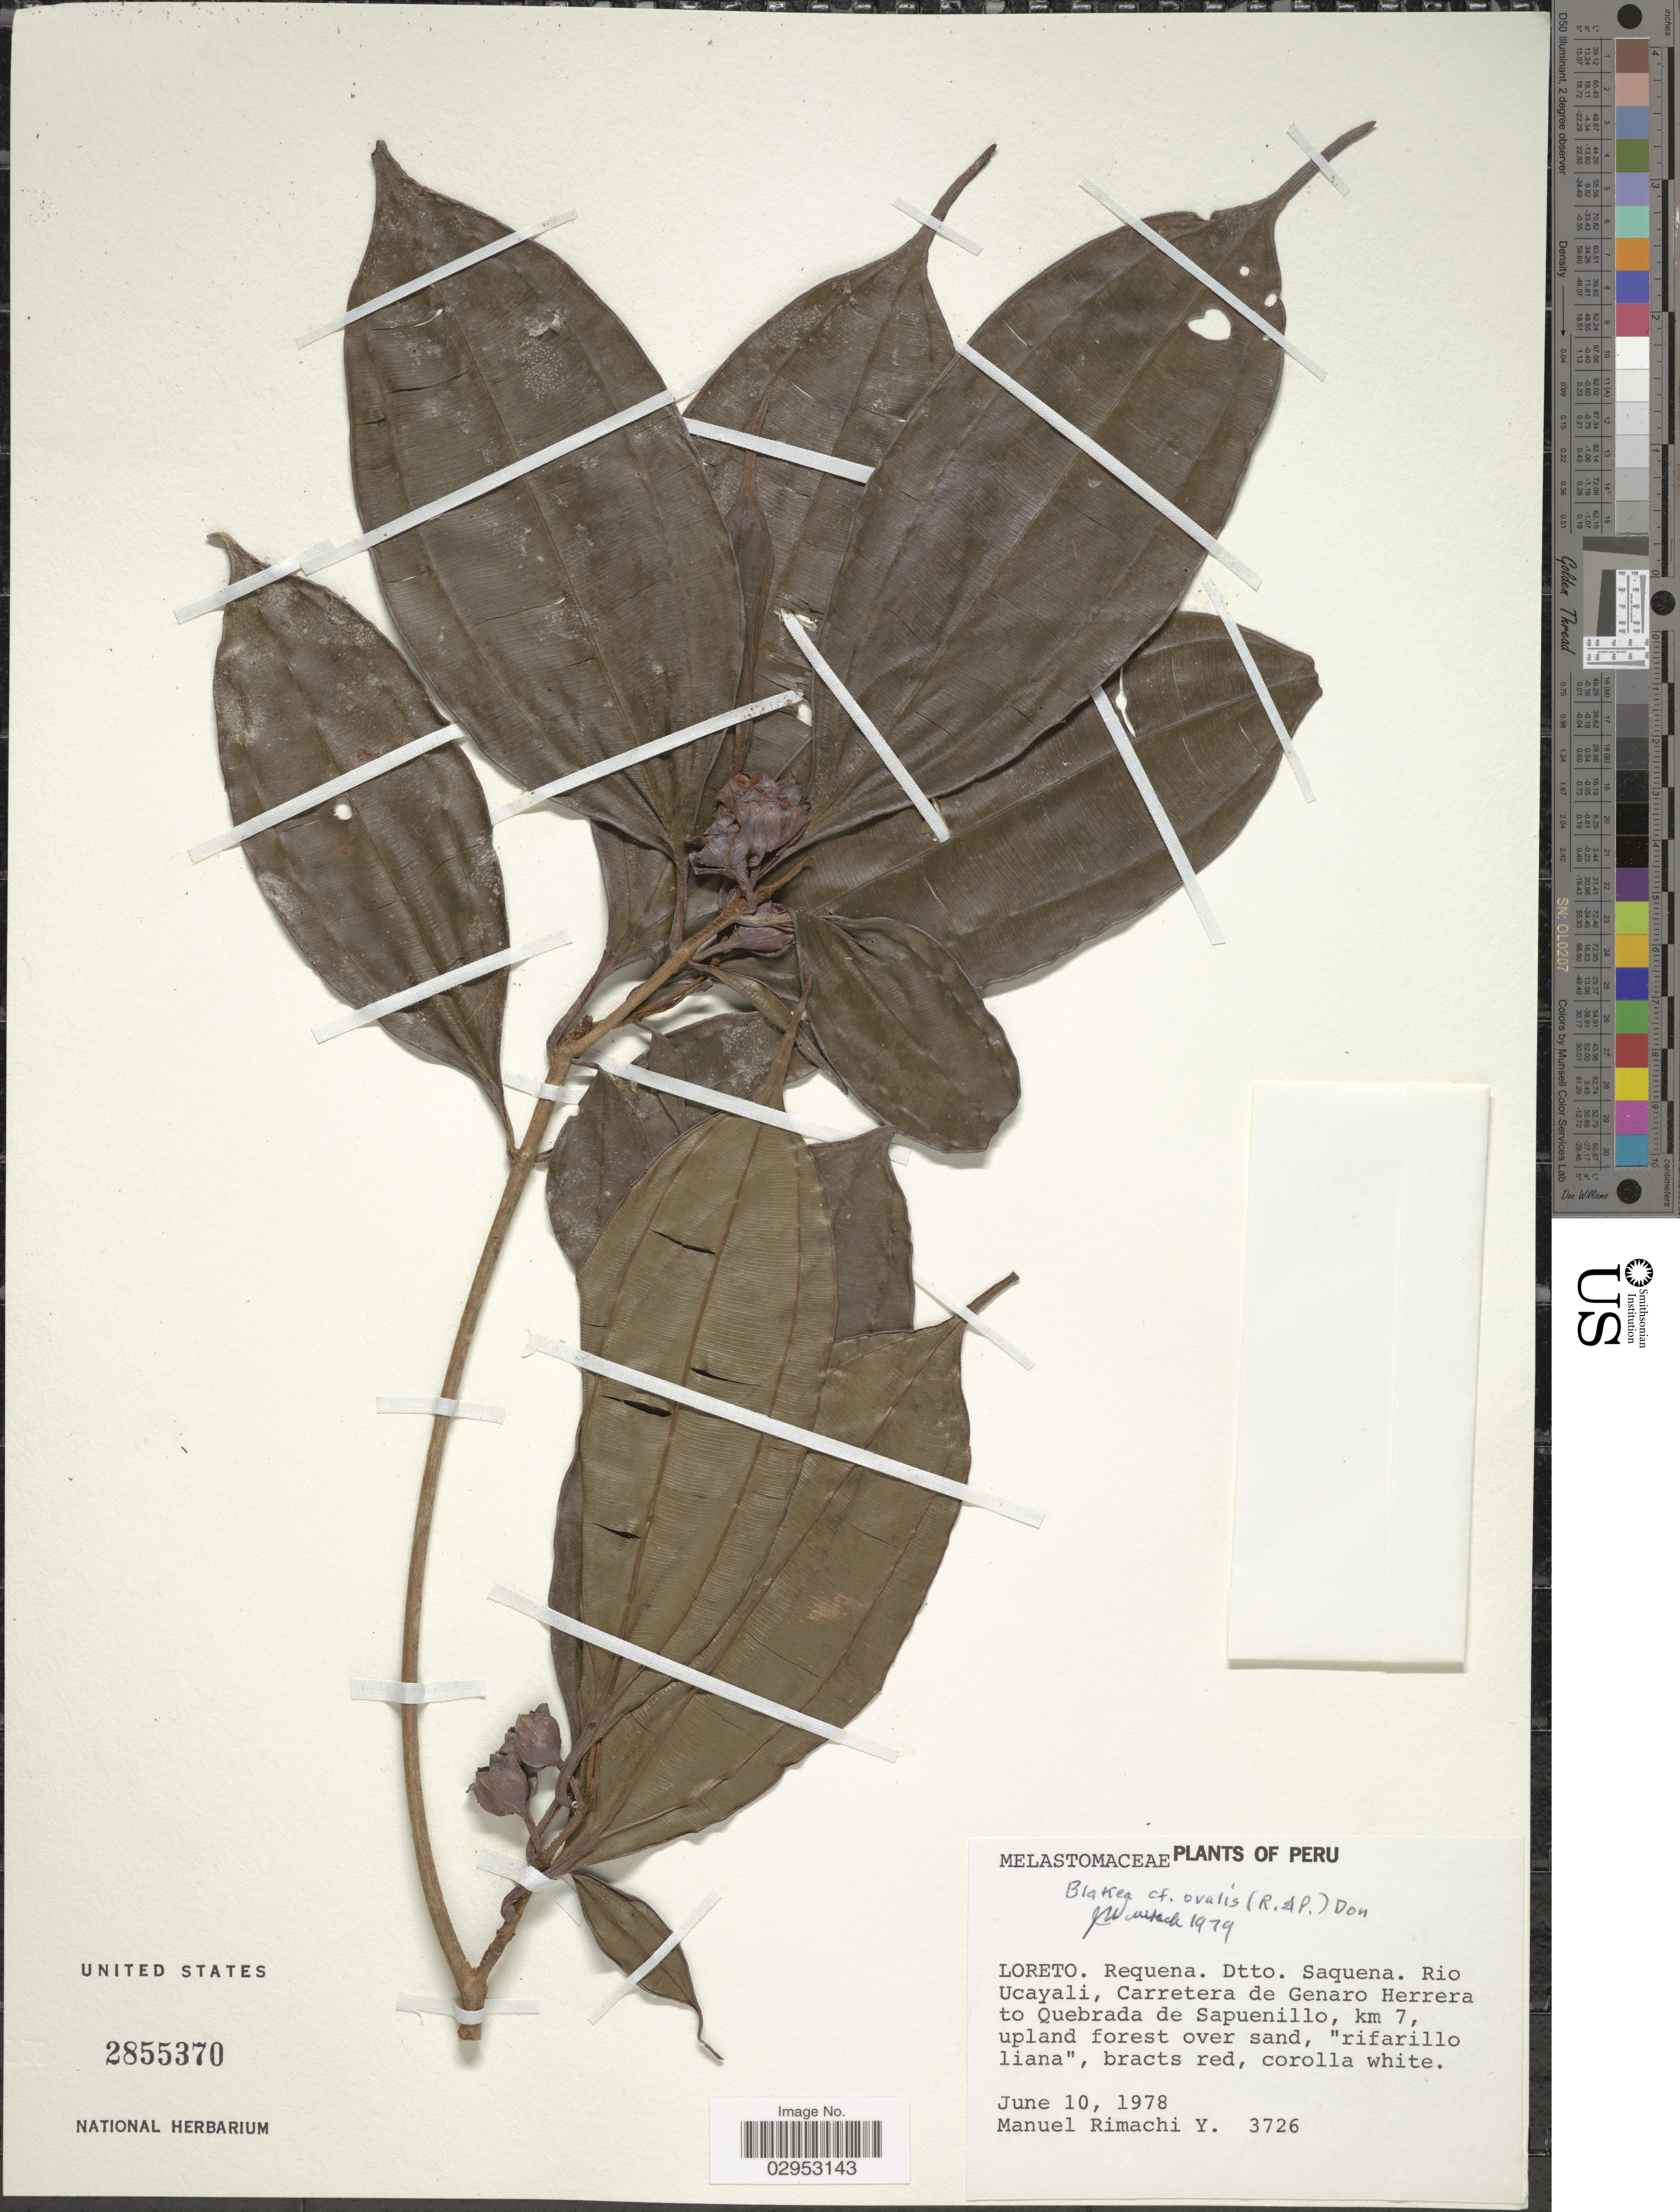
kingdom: Plantae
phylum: Tracheophyta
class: Magnoliopsida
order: Myrtales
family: Melastomataceae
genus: Blakea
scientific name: Blakea ovalis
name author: (Ruiz) D. Don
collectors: M. Rimachi Y.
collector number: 3726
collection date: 1978-06-10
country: Peru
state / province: Loreto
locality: Requeno. Dtto. Saquena. Rio Ucayali, Carretera de Genaro Herrera to Quebrada de Sapuenillo, km 7, upland forest over sand.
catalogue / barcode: US 2855370